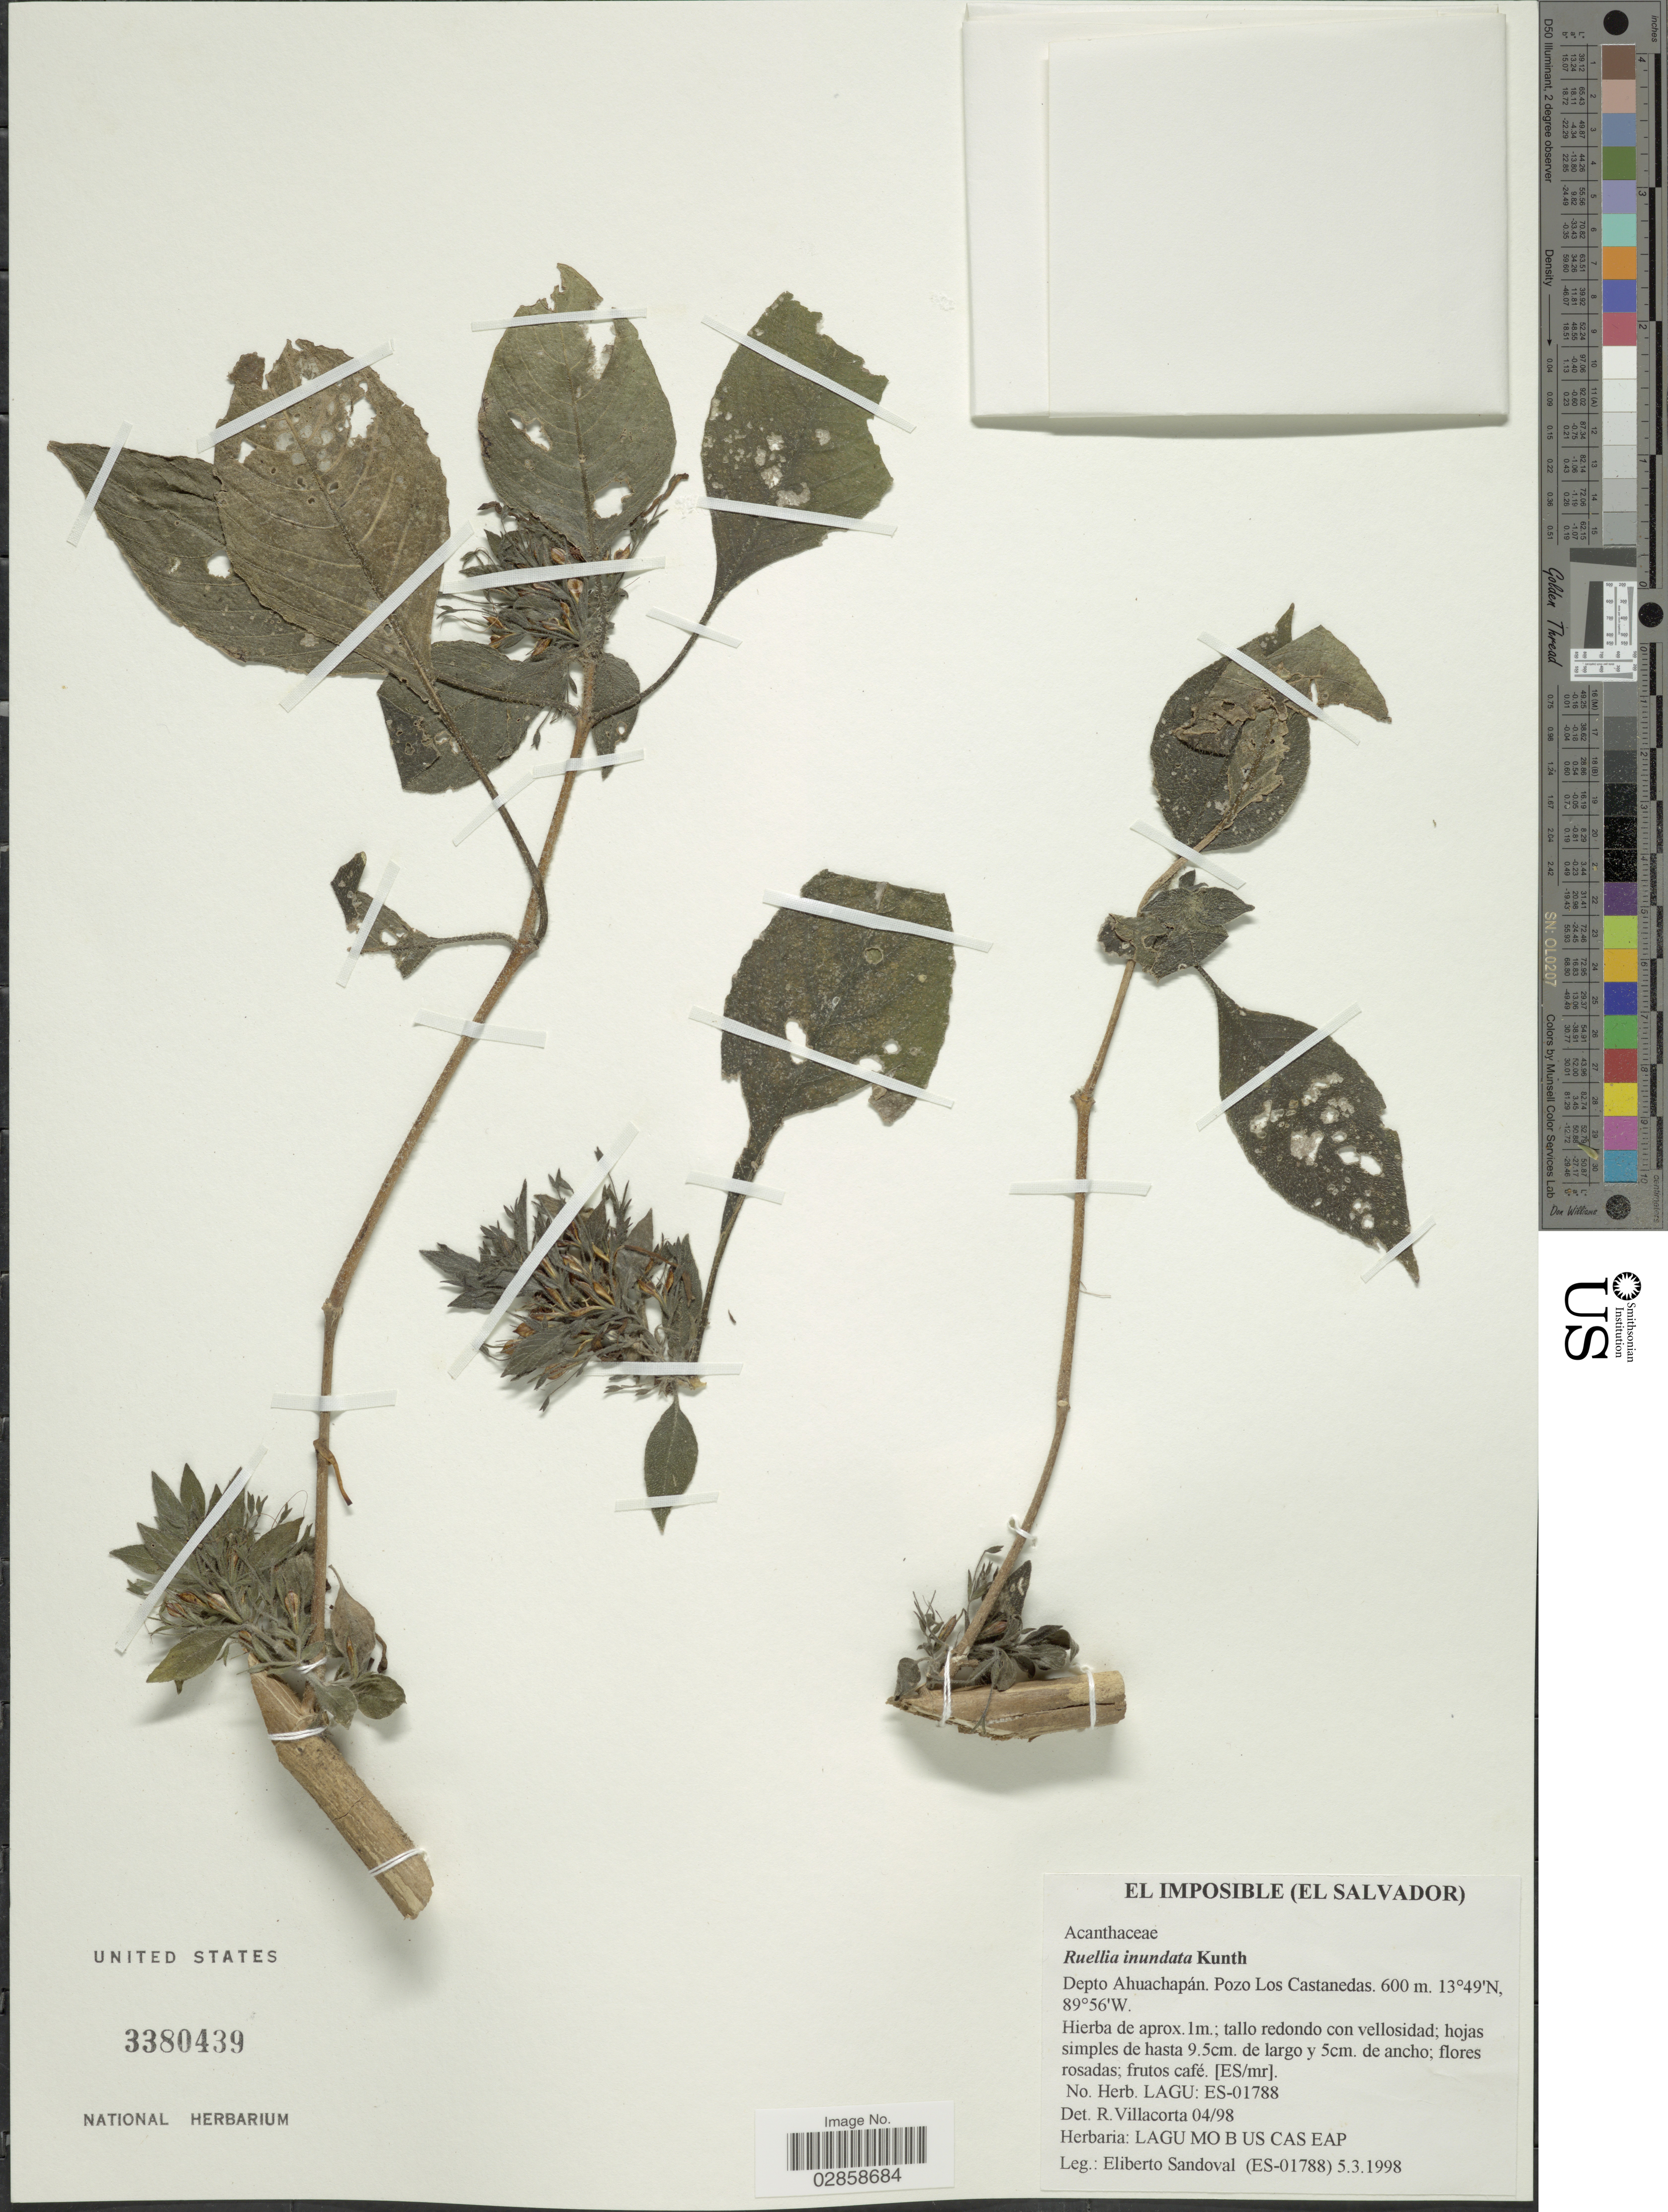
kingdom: Plantae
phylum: Tracheophyta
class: Magnoliopsida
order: Lamiales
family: Acanthaceae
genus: Ruellia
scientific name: Ruellia inundata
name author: Kunth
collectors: E. Sandoval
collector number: (ES-01788)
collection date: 1998-03-05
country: El Salvador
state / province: Ahuachapan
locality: Depto Ahuachapán. Pozo Los Castanedas.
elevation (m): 600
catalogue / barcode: US 3380439